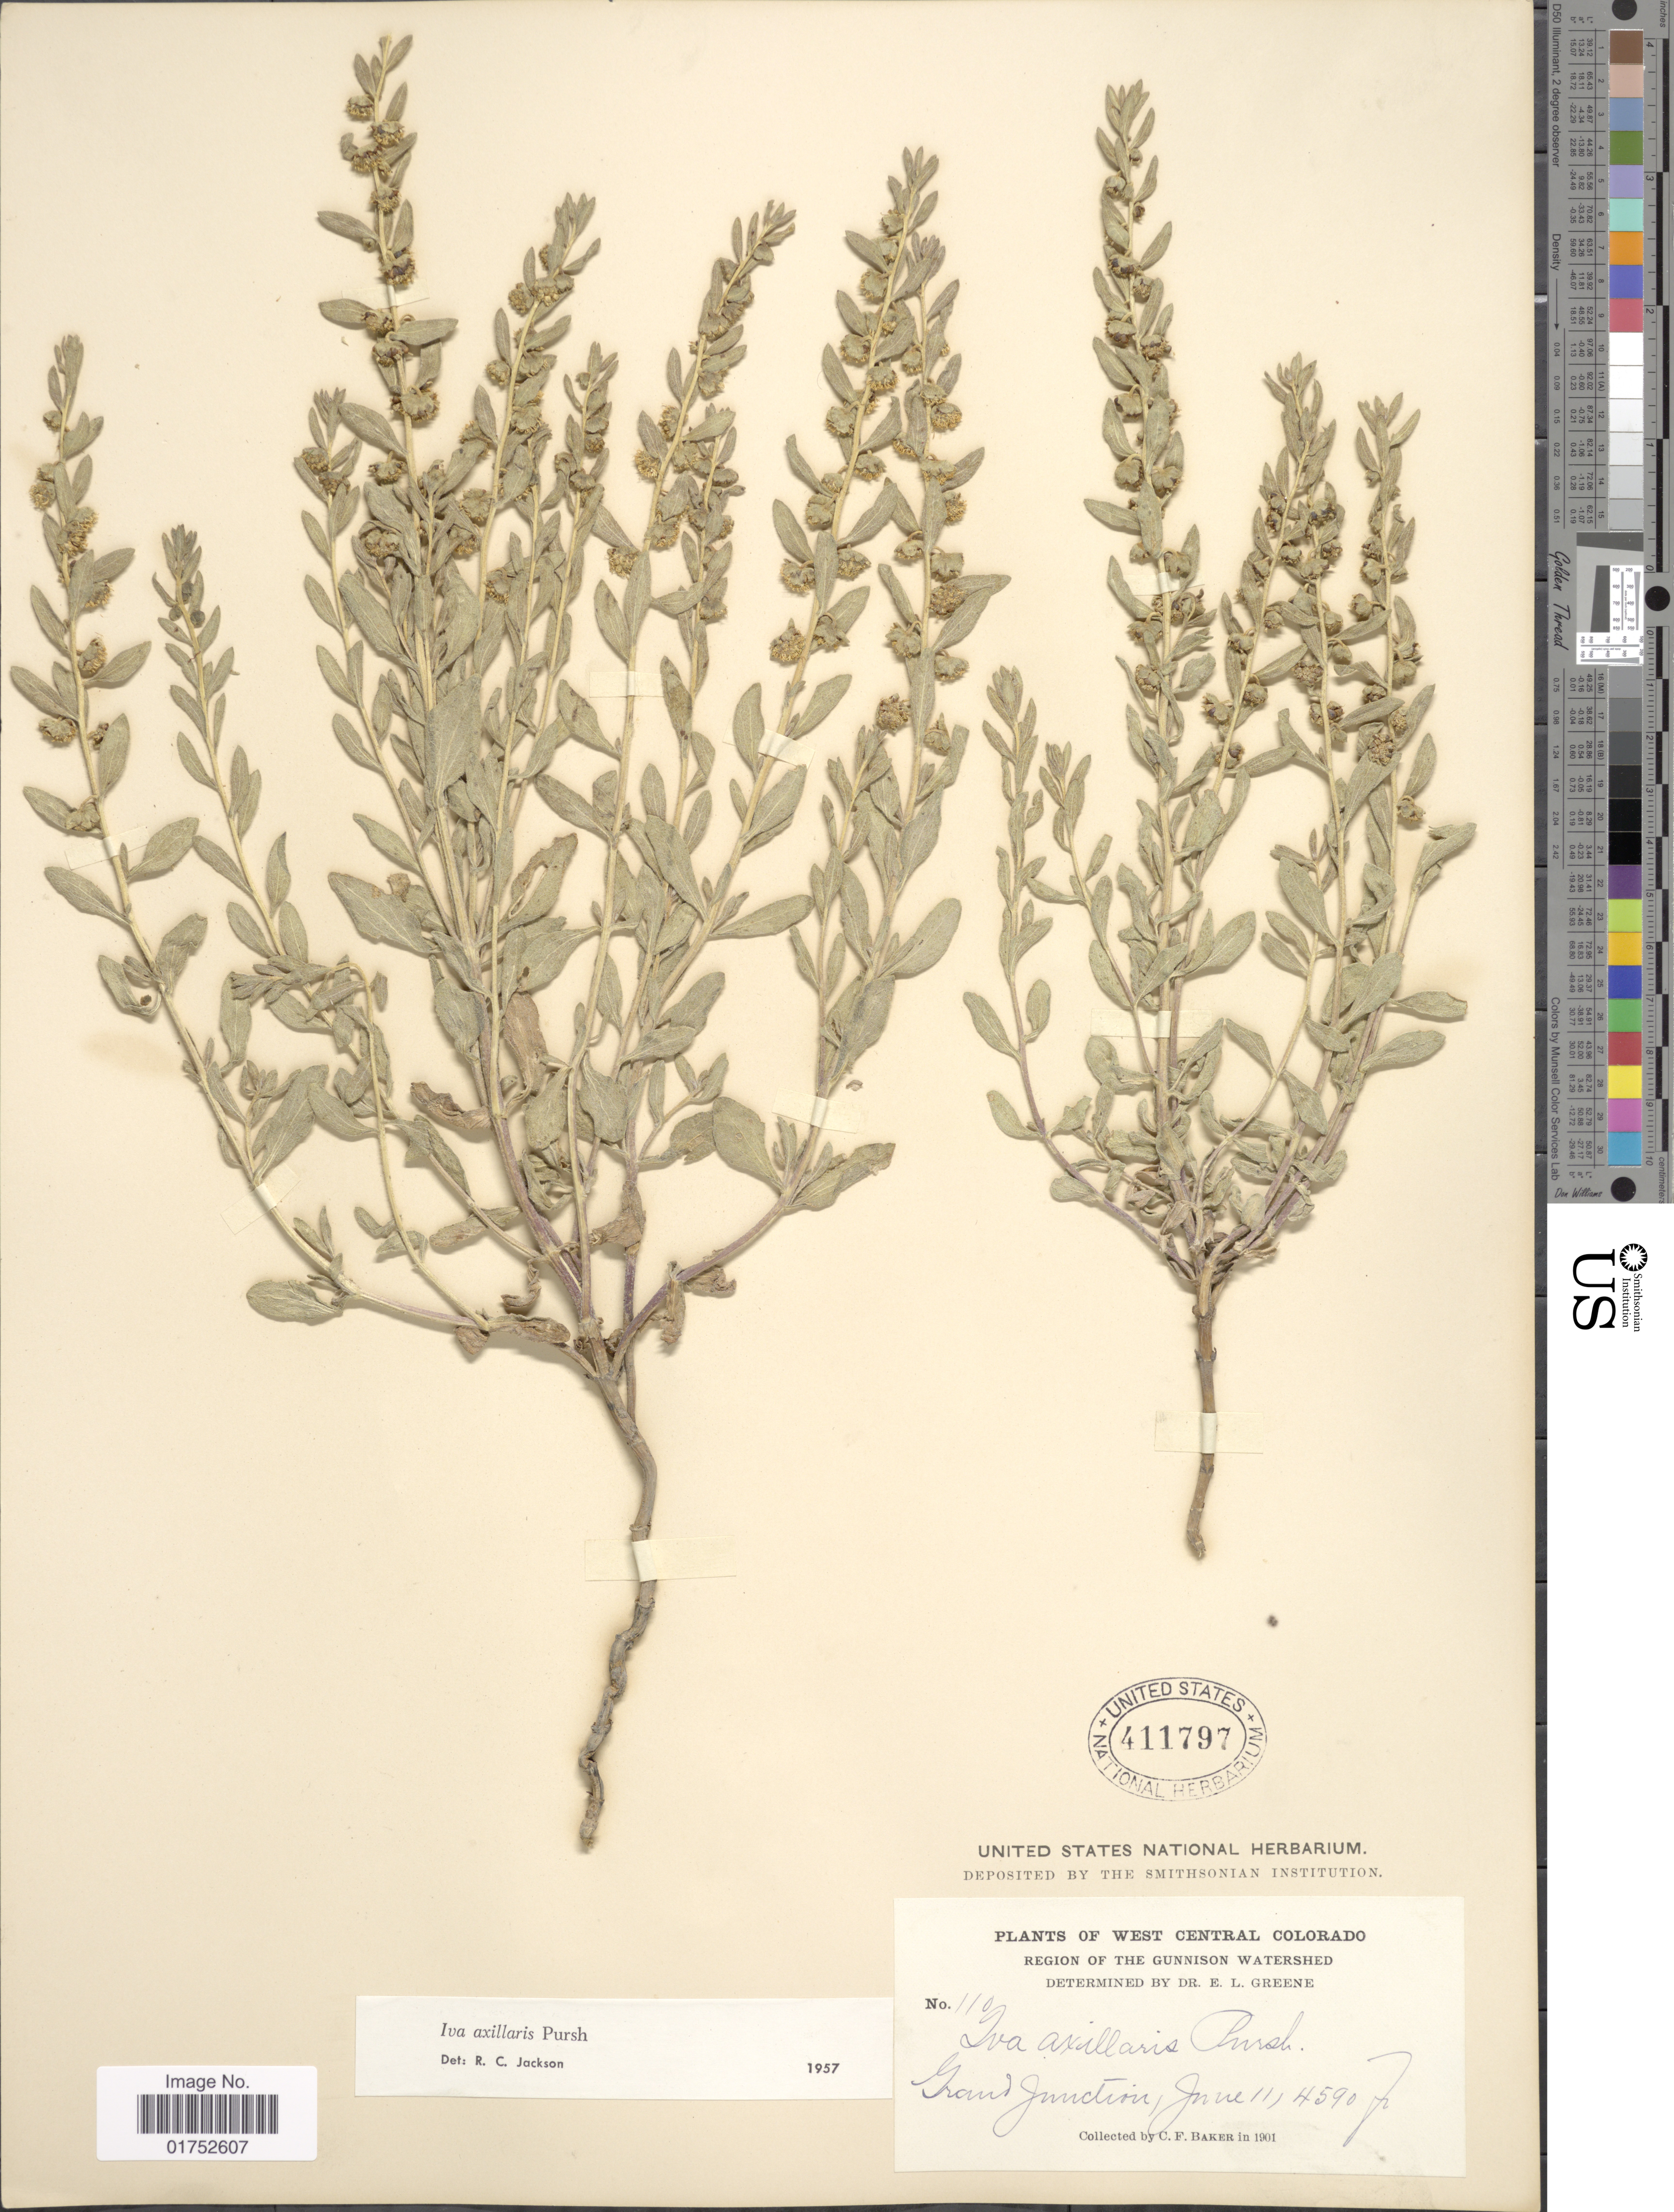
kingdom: Plantae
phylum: Tracheophyta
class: Magnoliopsida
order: Asterales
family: Asteraceae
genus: Iva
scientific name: Iva axillaris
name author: Pursh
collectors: C. F. Baker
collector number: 110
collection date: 1901-06-11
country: United States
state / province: Colorado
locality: West Central Colorado, Region of the Gunnison Watershed, Grand Junction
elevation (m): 1399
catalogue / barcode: US 411797